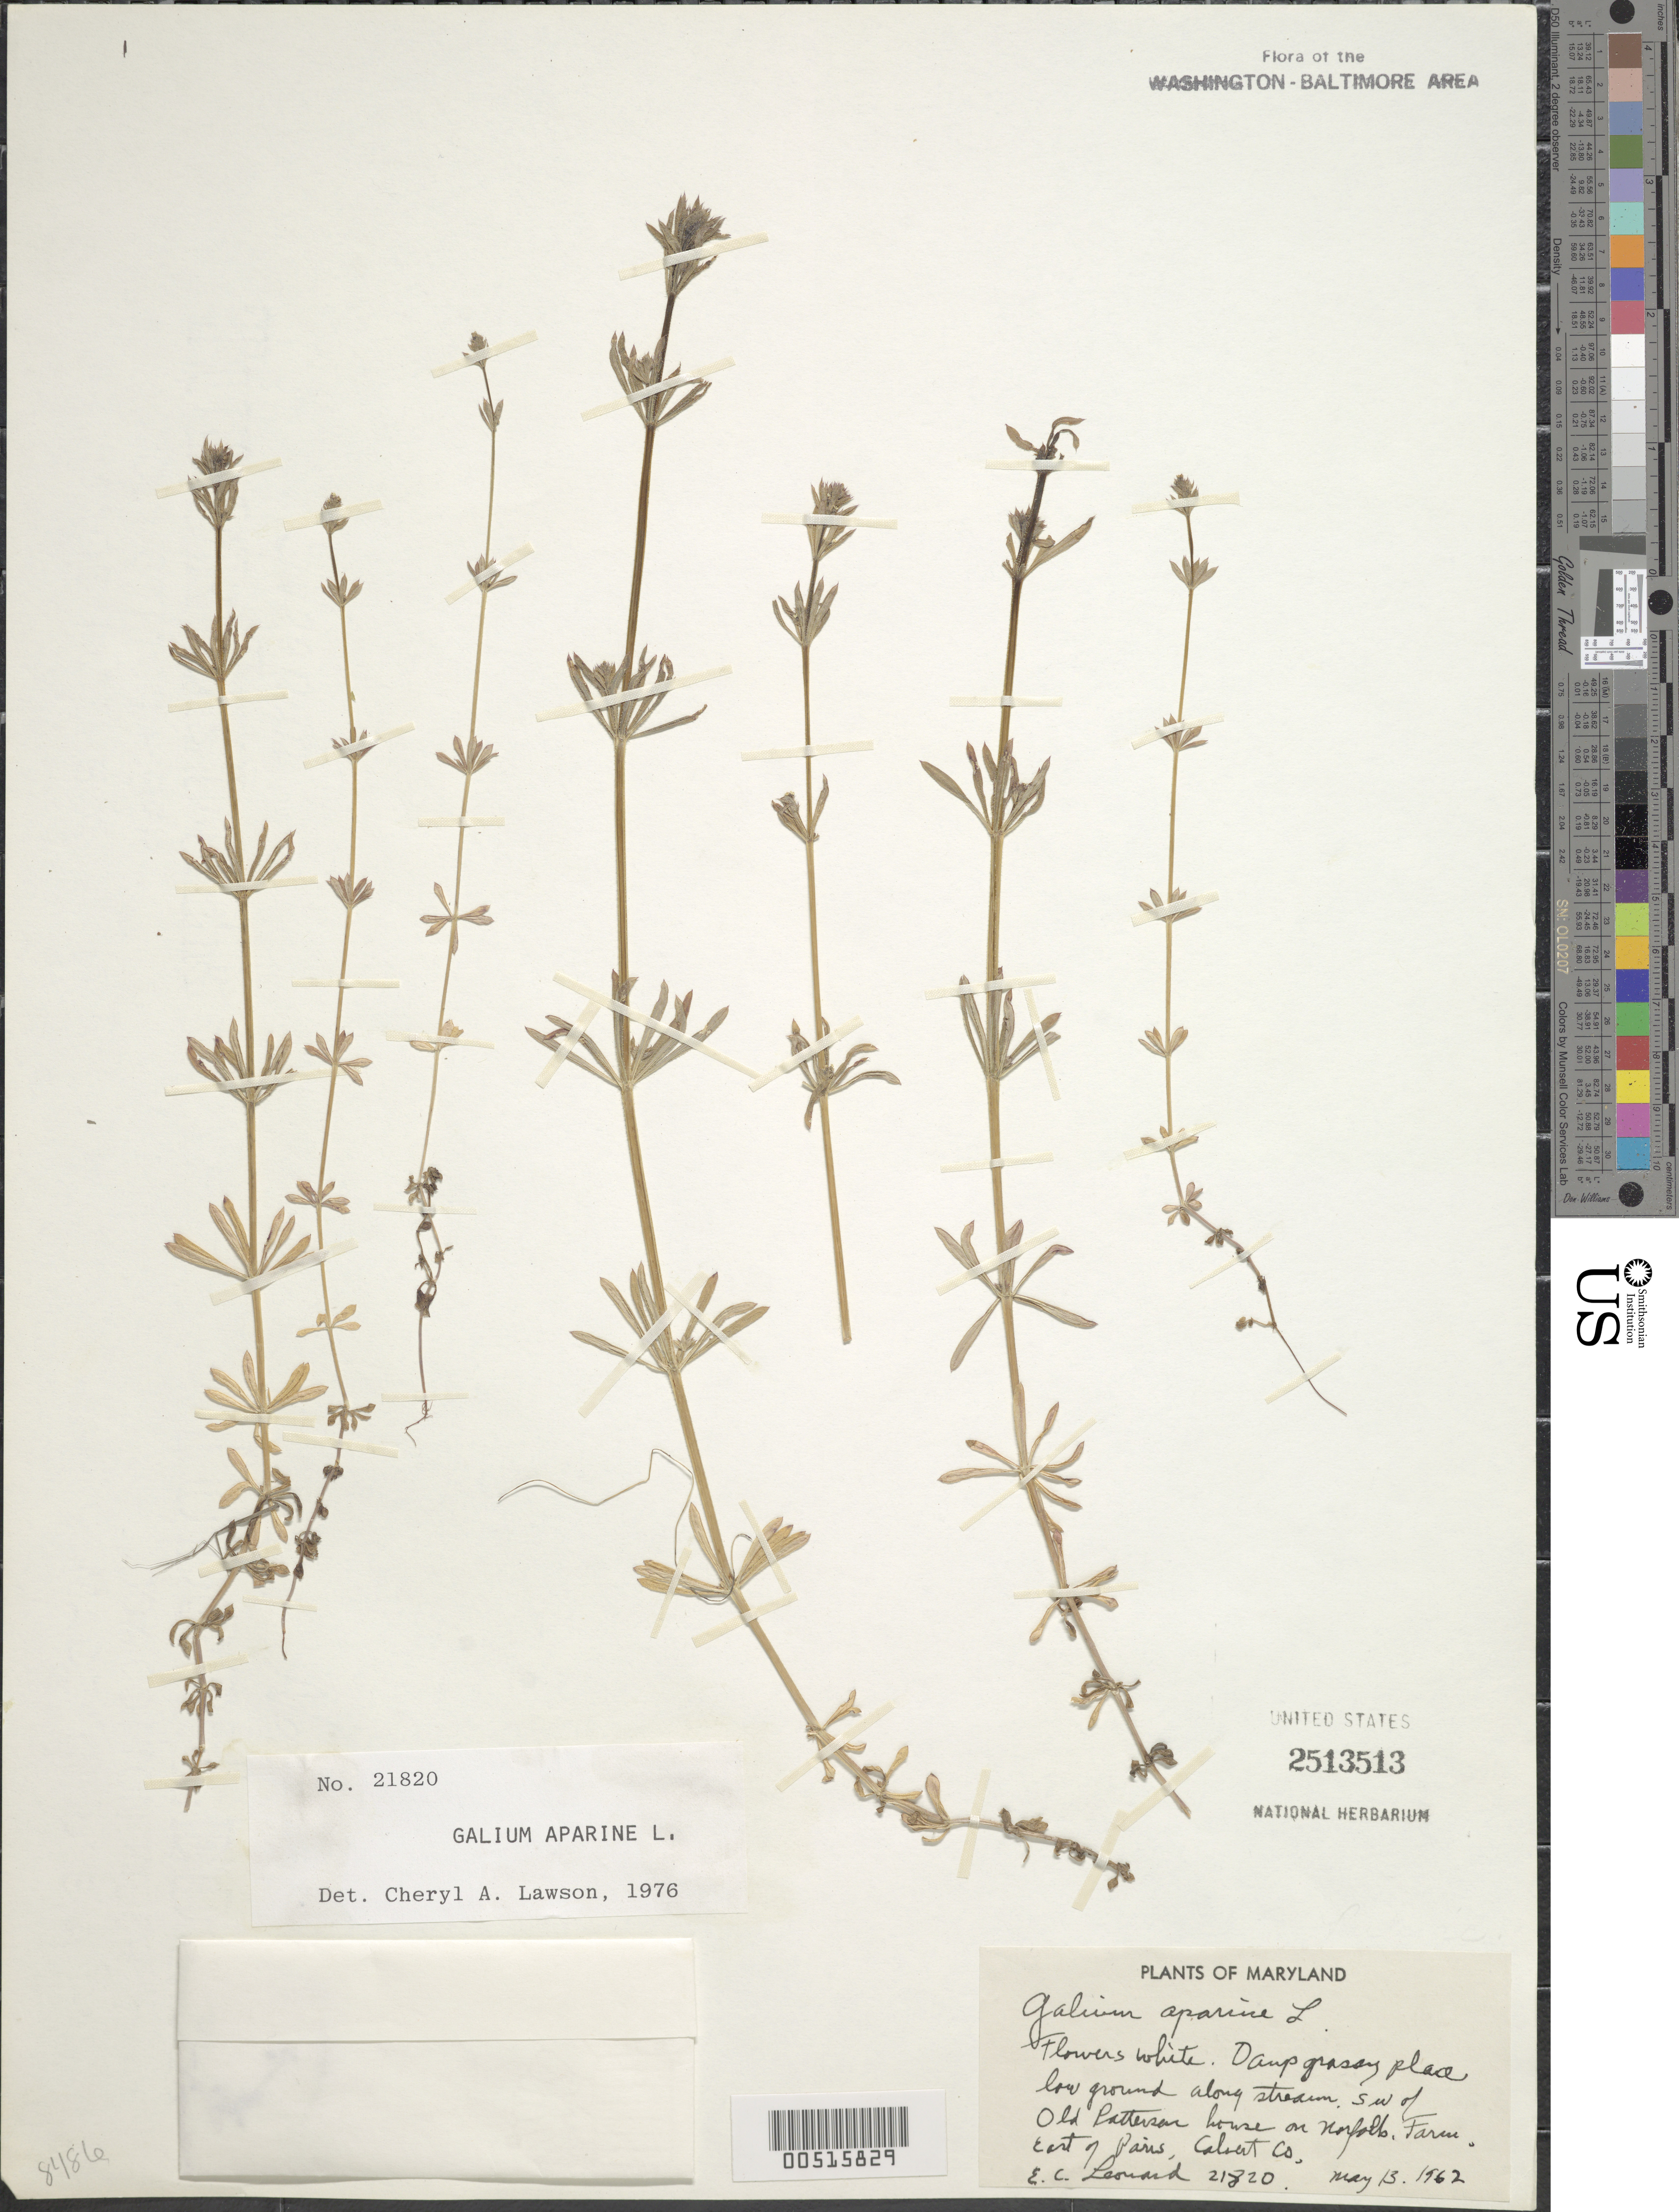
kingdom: Plantae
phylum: Tracheophyta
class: Magnoliopsida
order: Gentianales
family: Rubiaceae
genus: Galium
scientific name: Galium aparine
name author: L.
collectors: E. C. Leonard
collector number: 21820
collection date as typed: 13 May 1962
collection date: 1962-05-13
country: United States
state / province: Maryland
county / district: Calvert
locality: Old Patterson House, on Norfolk Farm, E of Paris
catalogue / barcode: US 2513513